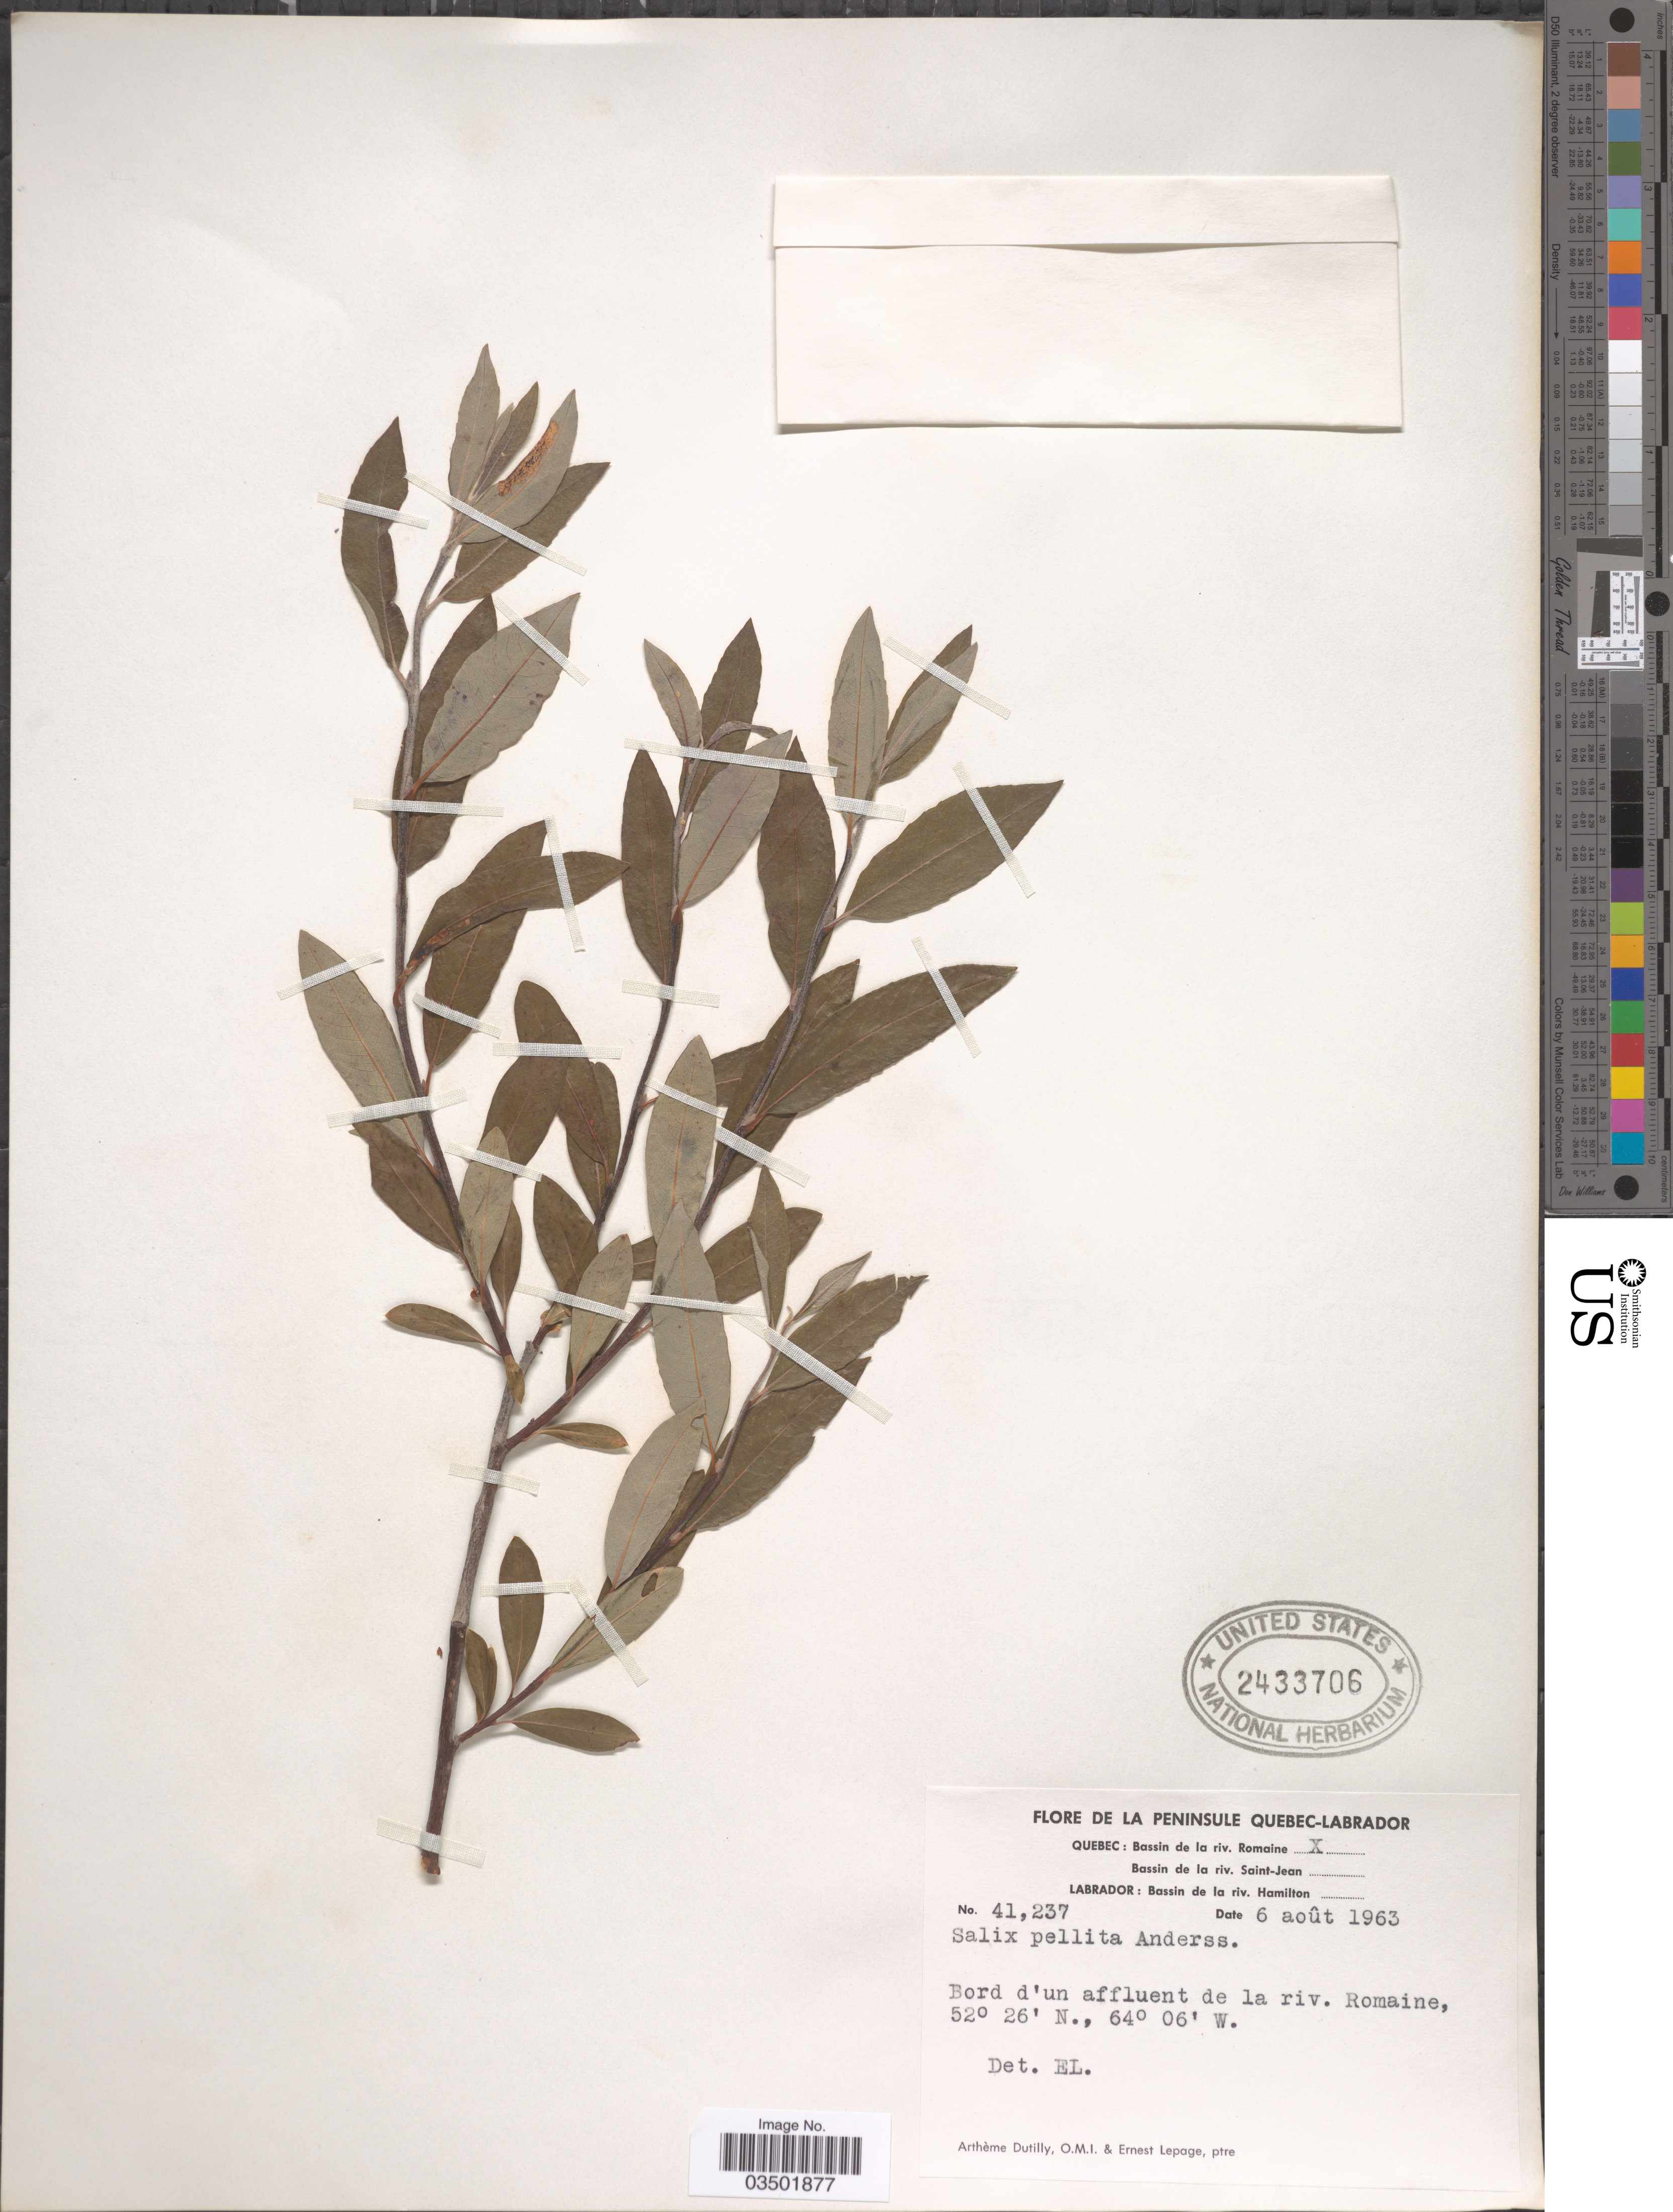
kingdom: Plantae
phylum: Tracheophyta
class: Magnoliopsida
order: Malpighiales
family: Salicaceae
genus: Salix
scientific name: Salix pellita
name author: (Andersson) Bebb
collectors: A. Dutilly & E. Lepage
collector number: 41237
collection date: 1963-08-06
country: Canada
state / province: Quebec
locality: La Peninsule Quebec. Bassin de la riv. Romaine. Bord d'un affluent de la riv. Romaine.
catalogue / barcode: US 2433706